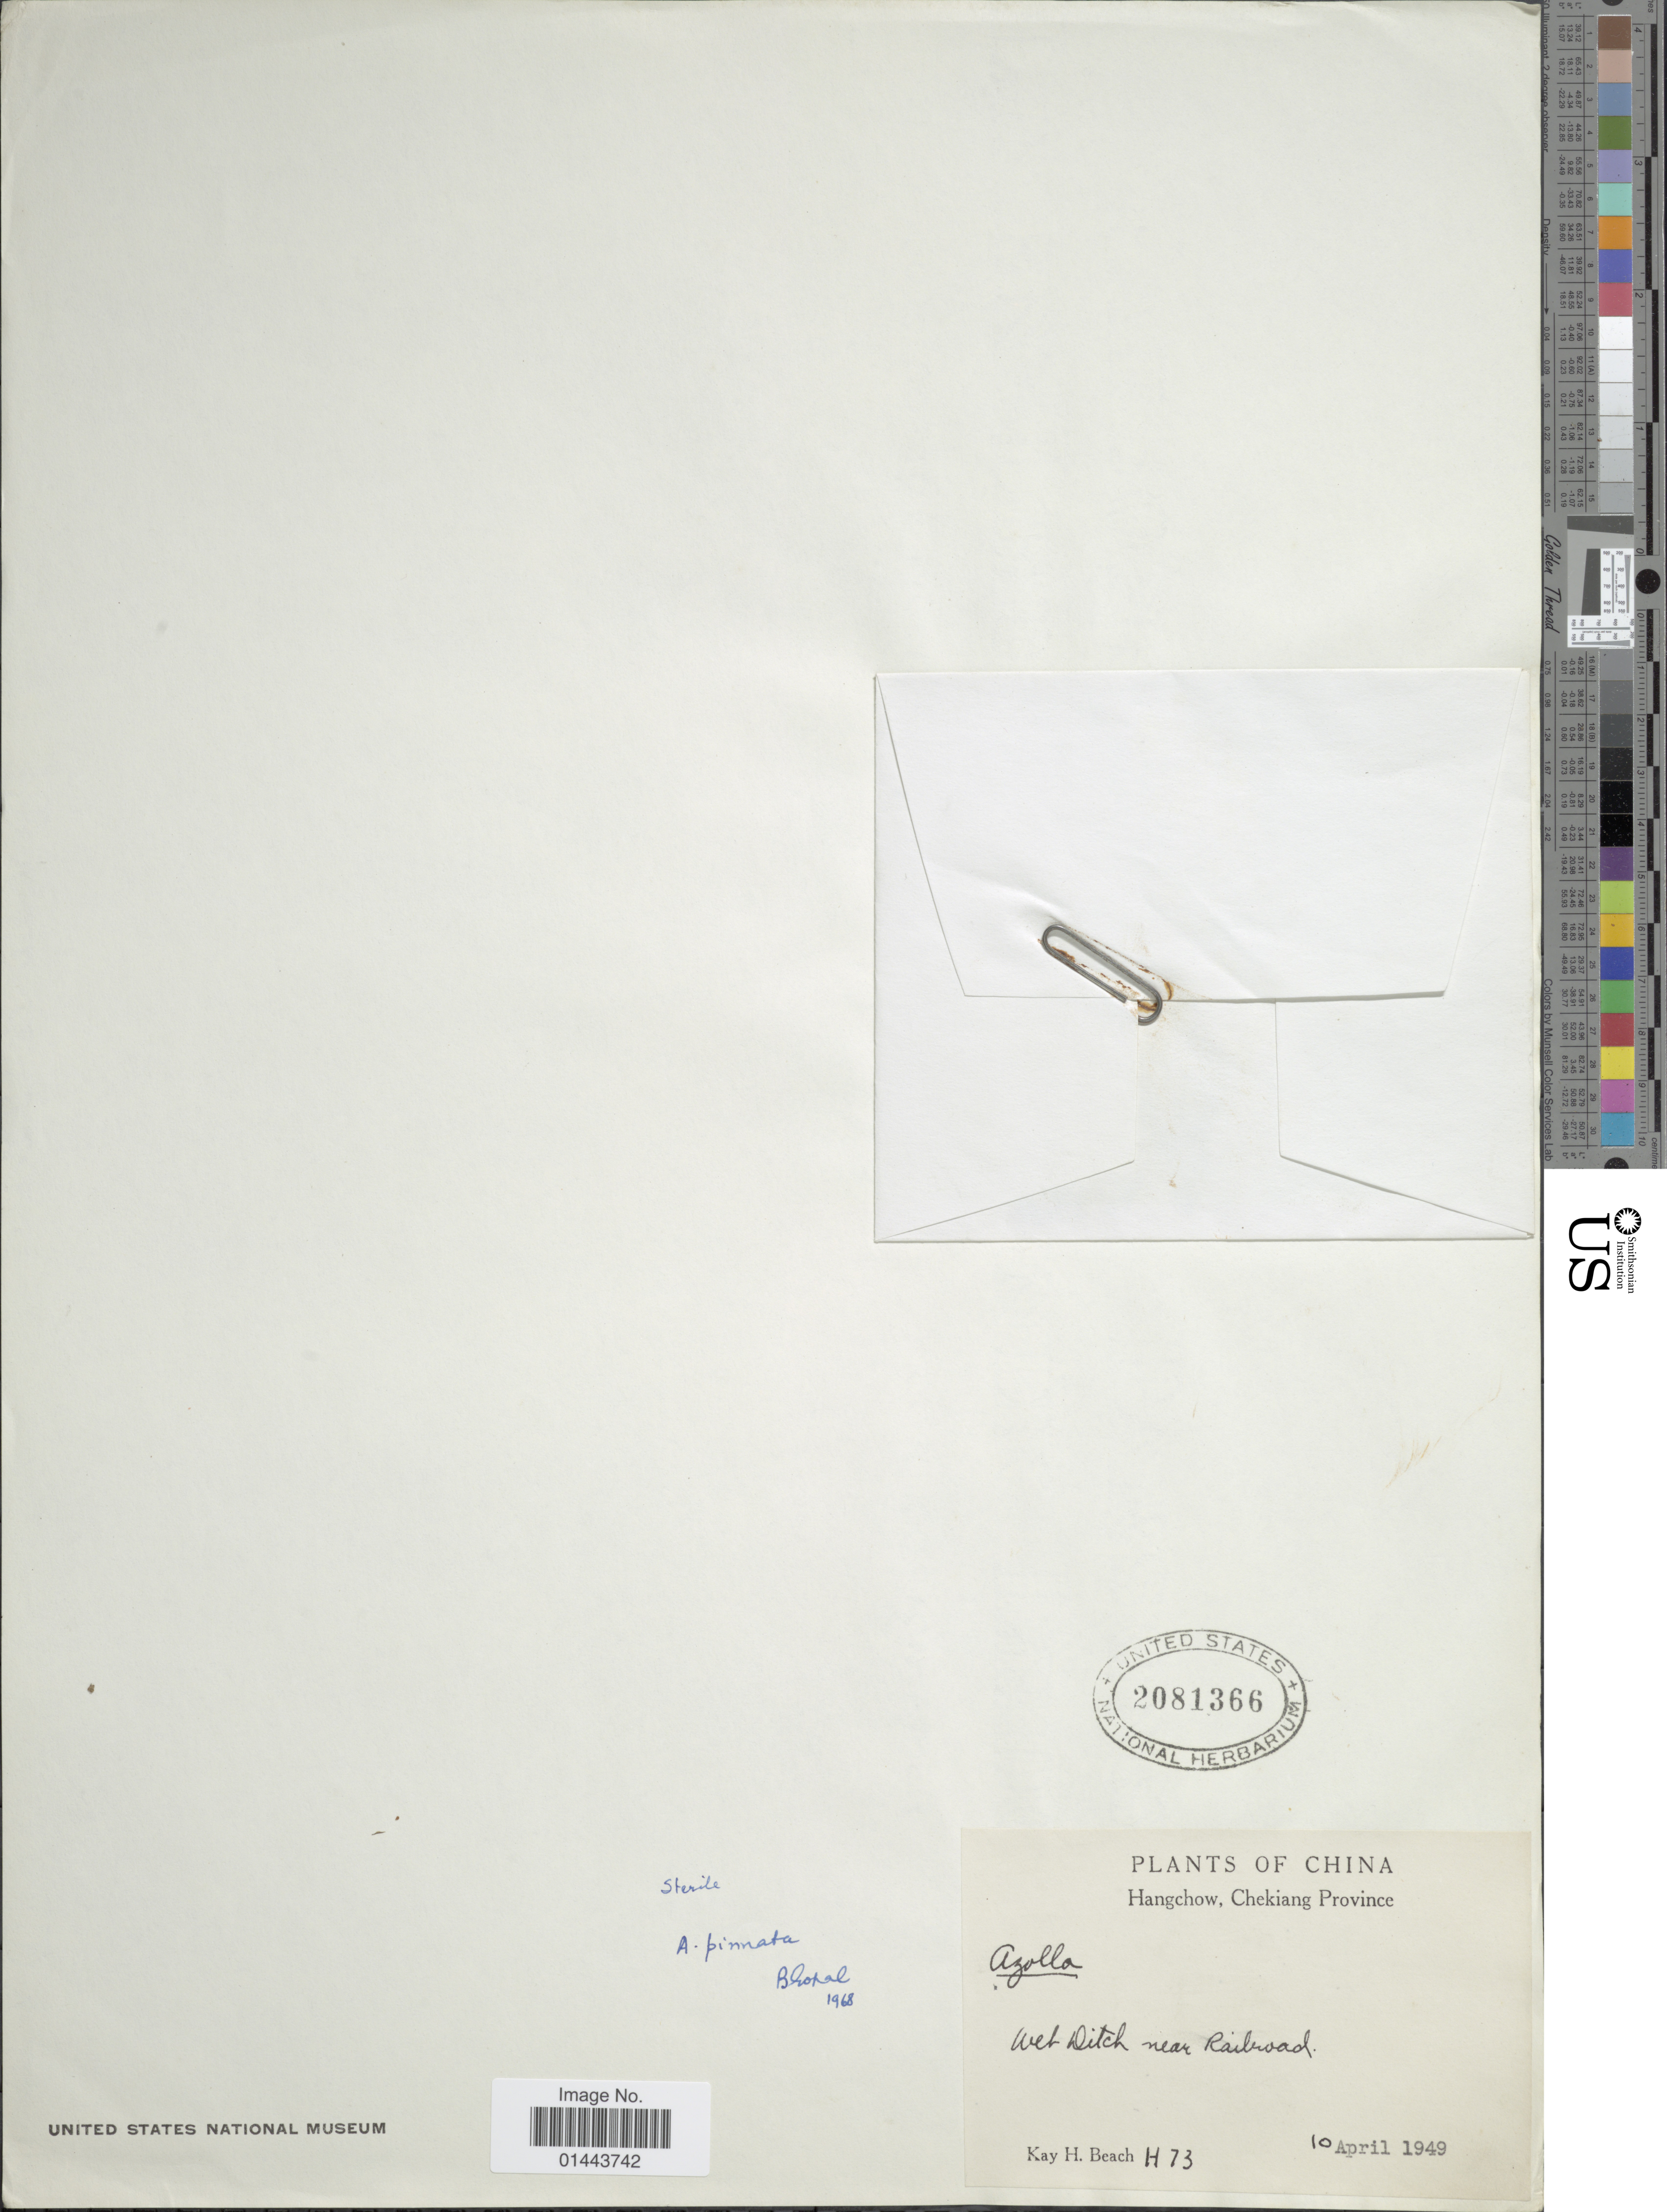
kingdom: Plantae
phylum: Tracheophyta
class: Polypodiopsida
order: Salviniales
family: Salviniaceae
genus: Azolla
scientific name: Azolla pinnata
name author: R. Br.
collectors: K. H. Beach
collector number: H73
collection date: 1949-04-10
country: China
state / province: Zhejiang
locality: Hangchow, Chekiang Province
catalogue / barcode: US 2081366